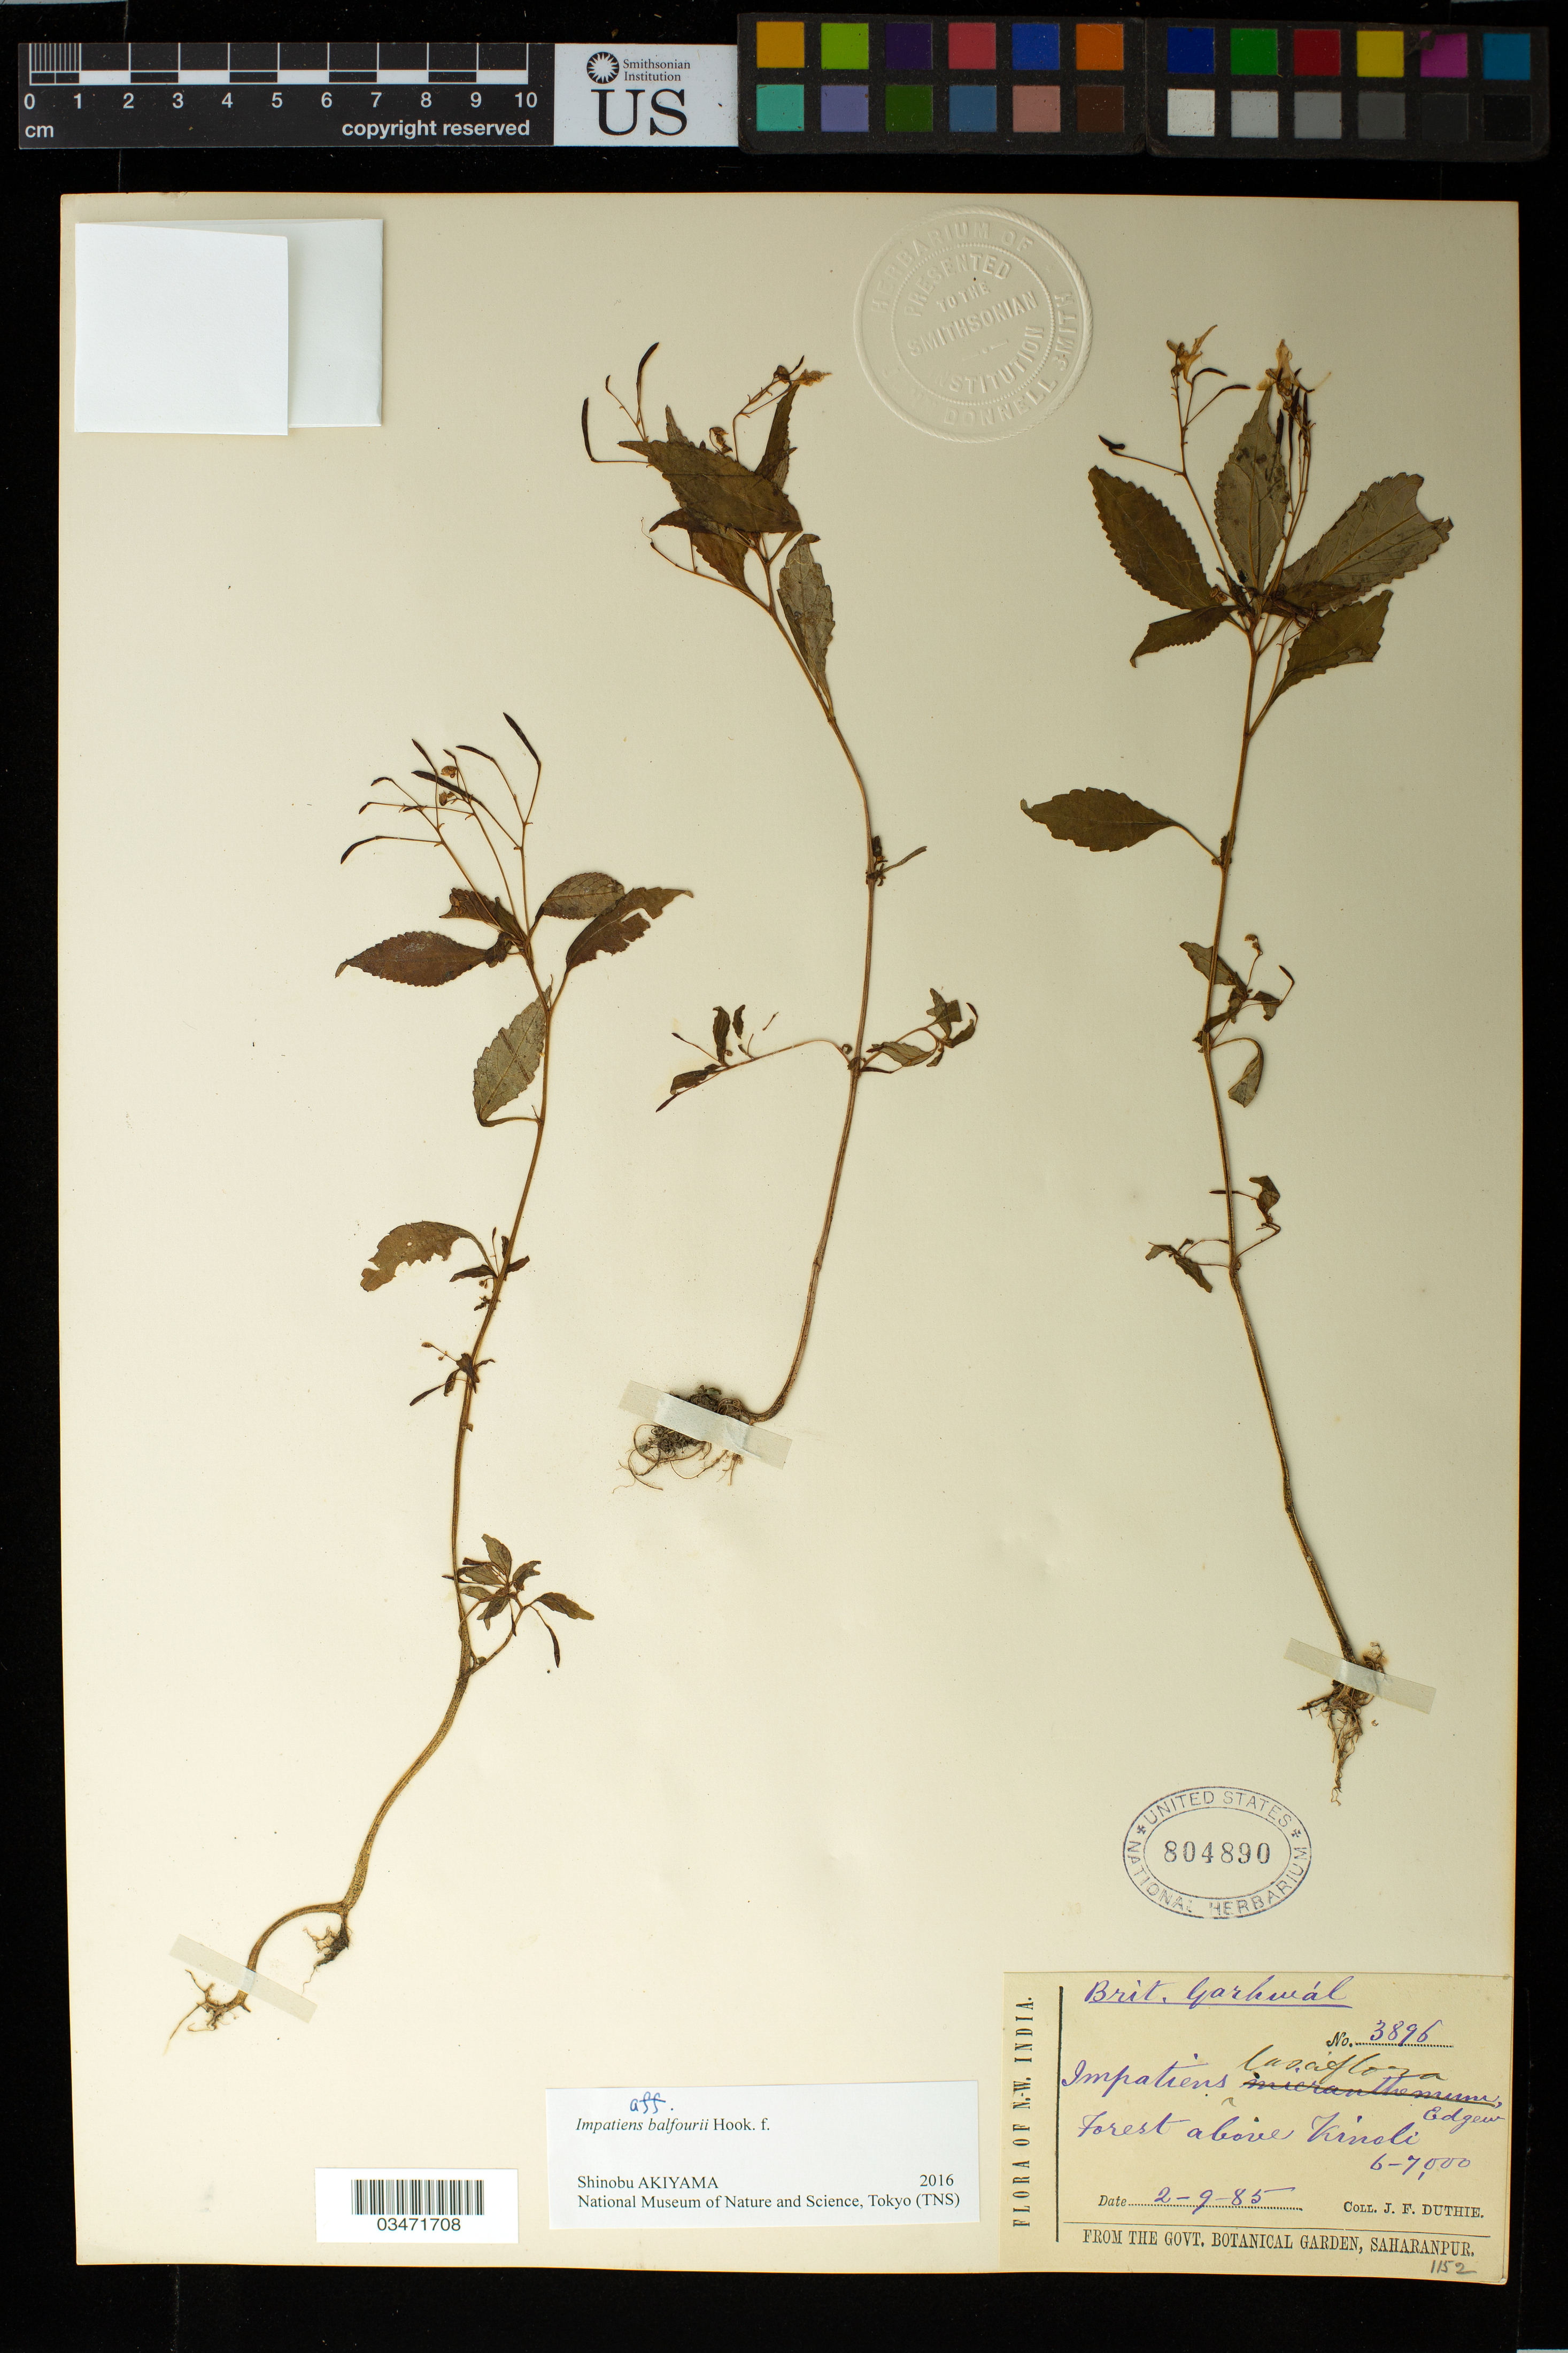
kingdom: Plantae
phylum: Tracheophyta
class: Magnoliopsida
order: Ericales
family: Balsaminaceae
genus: Impatiens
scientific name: Impatiens balfourii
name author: Hook. f.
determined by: Akiyama, Shinobu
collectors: J. F. Duthie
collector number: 3896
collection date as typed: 2-9-85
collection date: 1885-09-02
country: India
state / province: Uttarakhand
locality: Brit. Garhwal [Uttarakhand]. Forest above Kinali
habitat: Forest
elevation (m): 1829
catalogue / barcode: US 804890